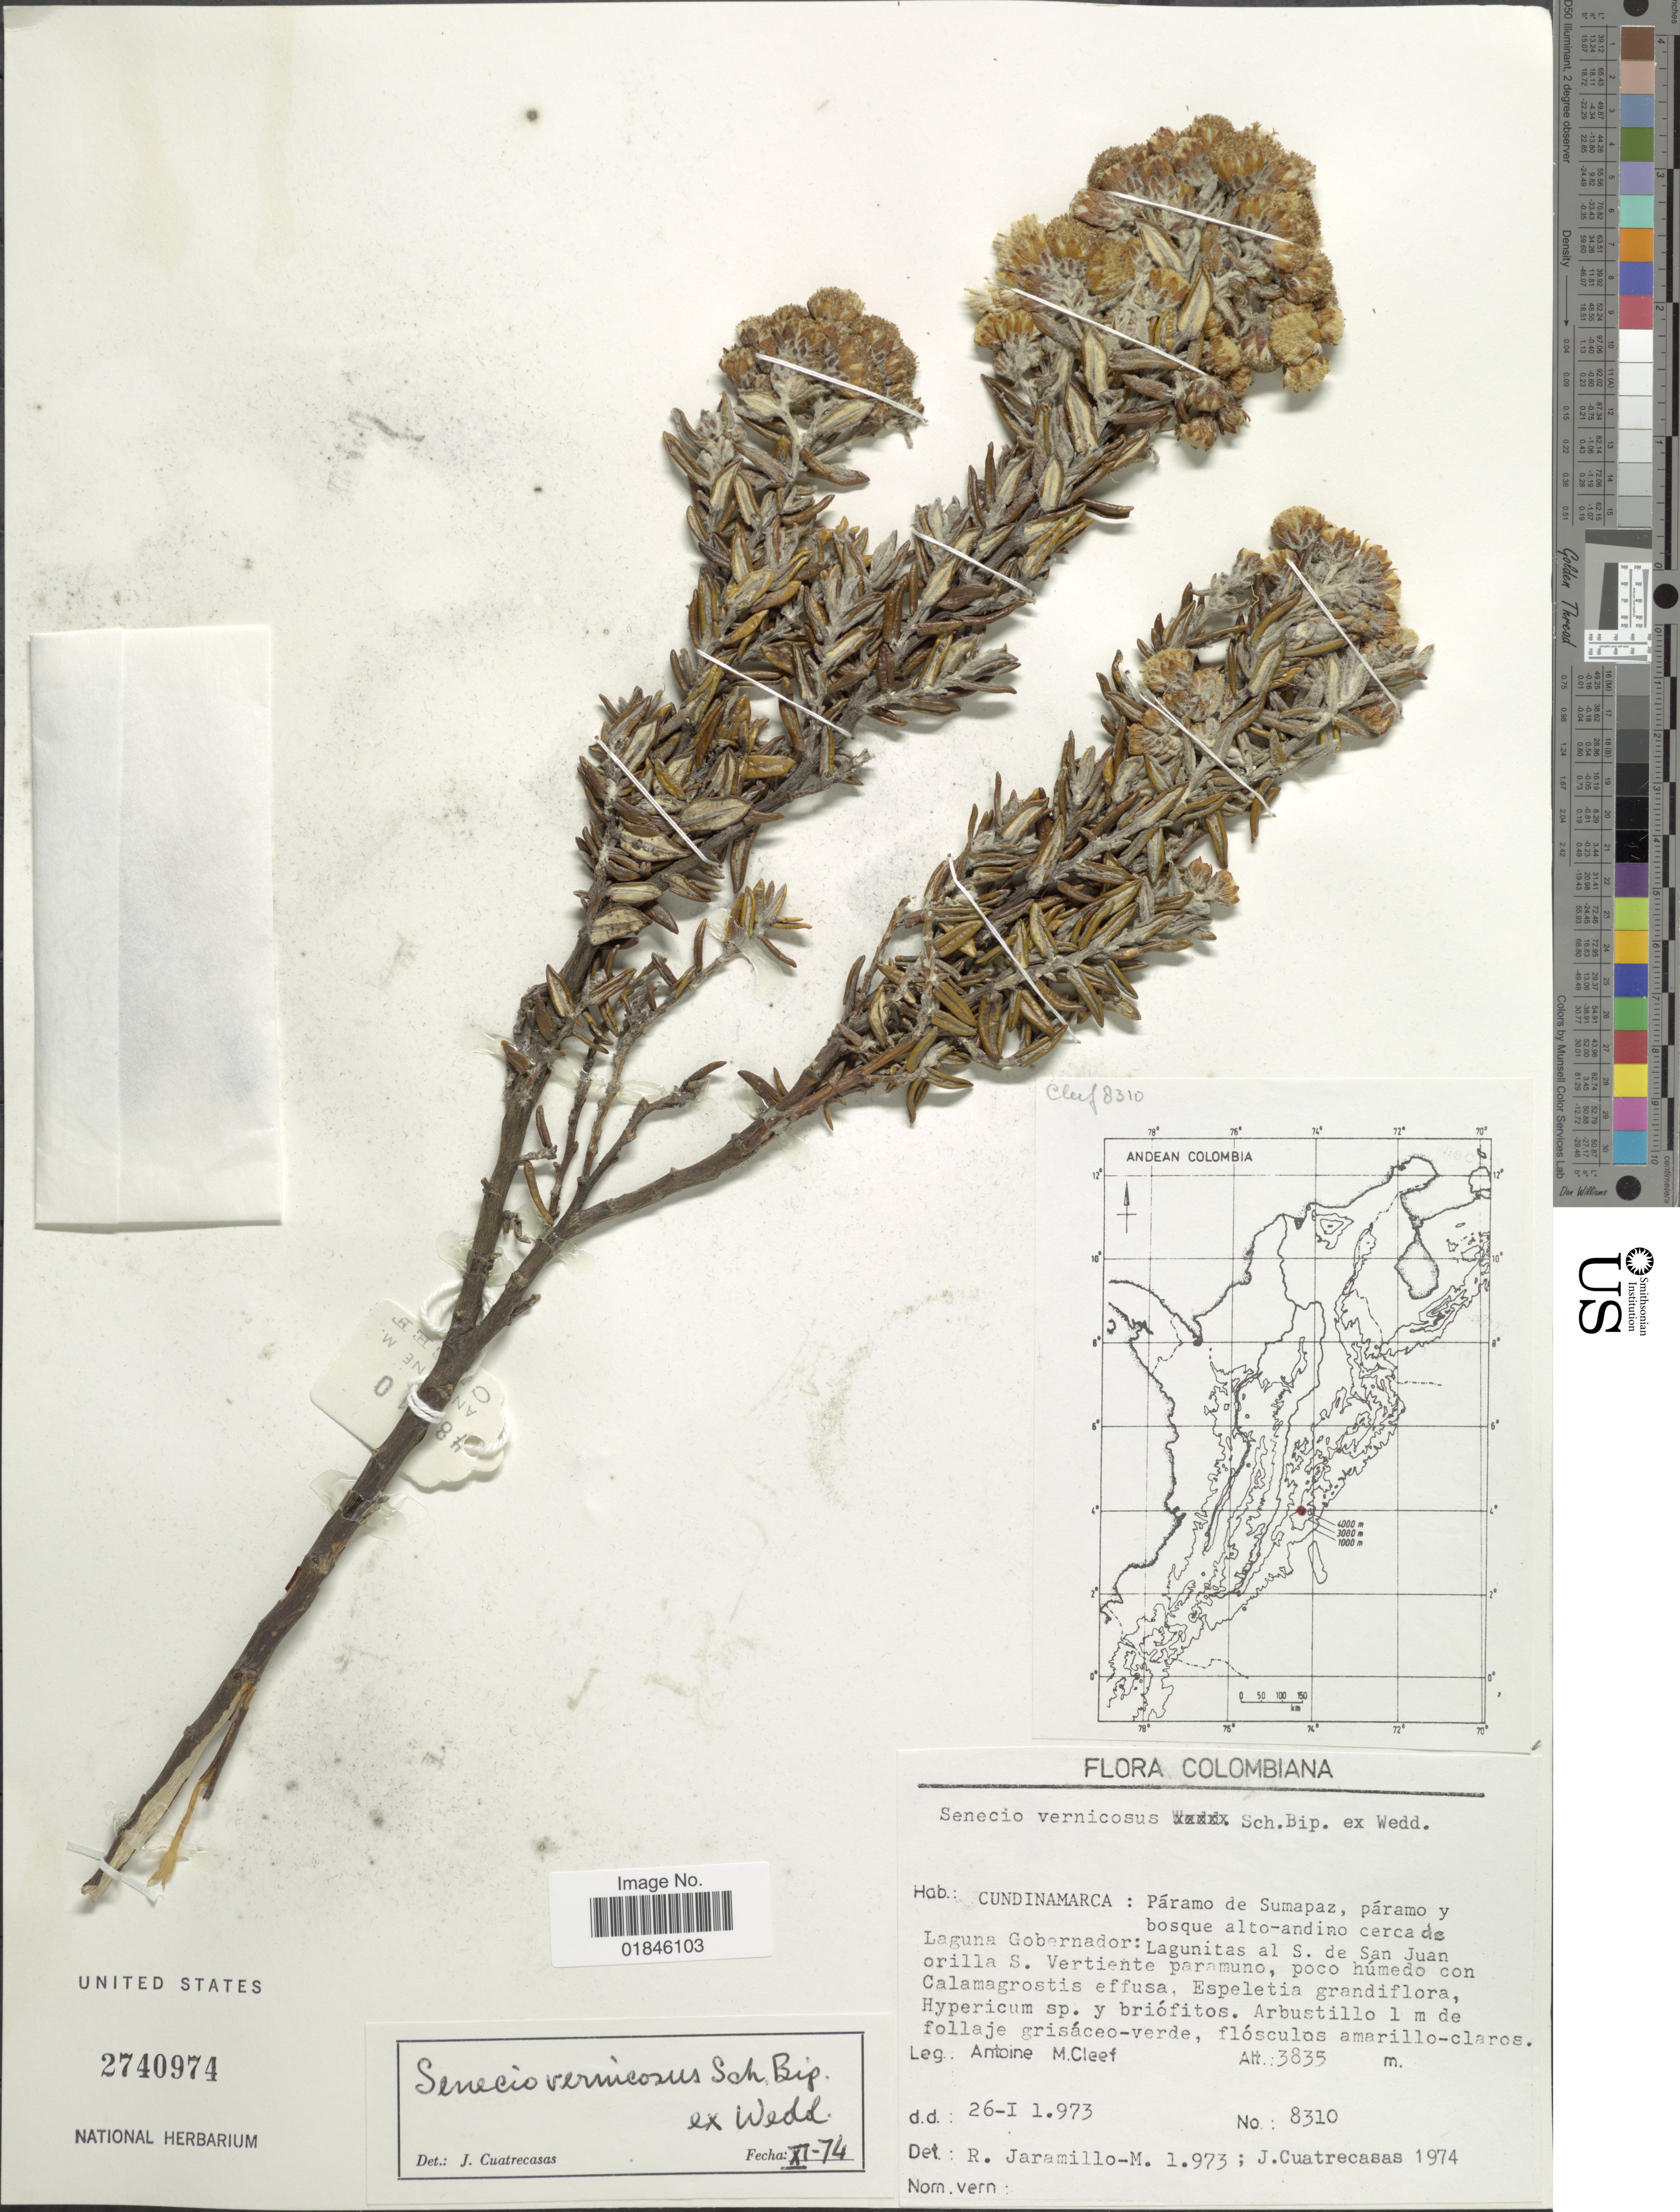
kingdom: Plantae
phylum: Tracheophyta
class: Magnoliopsida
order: Asterales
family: Asteraceae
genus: Pentacalia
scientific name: Pentacalia vernicosa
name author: (Sch. Bip. ex Wedd.) Cuatrec.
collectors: A. M. Cleef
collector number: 8310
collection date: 1973-01-26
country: Colombia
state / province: Cundinamarca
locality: Cundinamarca: Páramo de Sumapaz, páramo y bosque alto-andino cerca de Laguna Gobernador: Lagunitas al S. de San Juan orilla S. Vertiente paramuno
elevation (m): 3835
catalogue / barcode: US 2740974